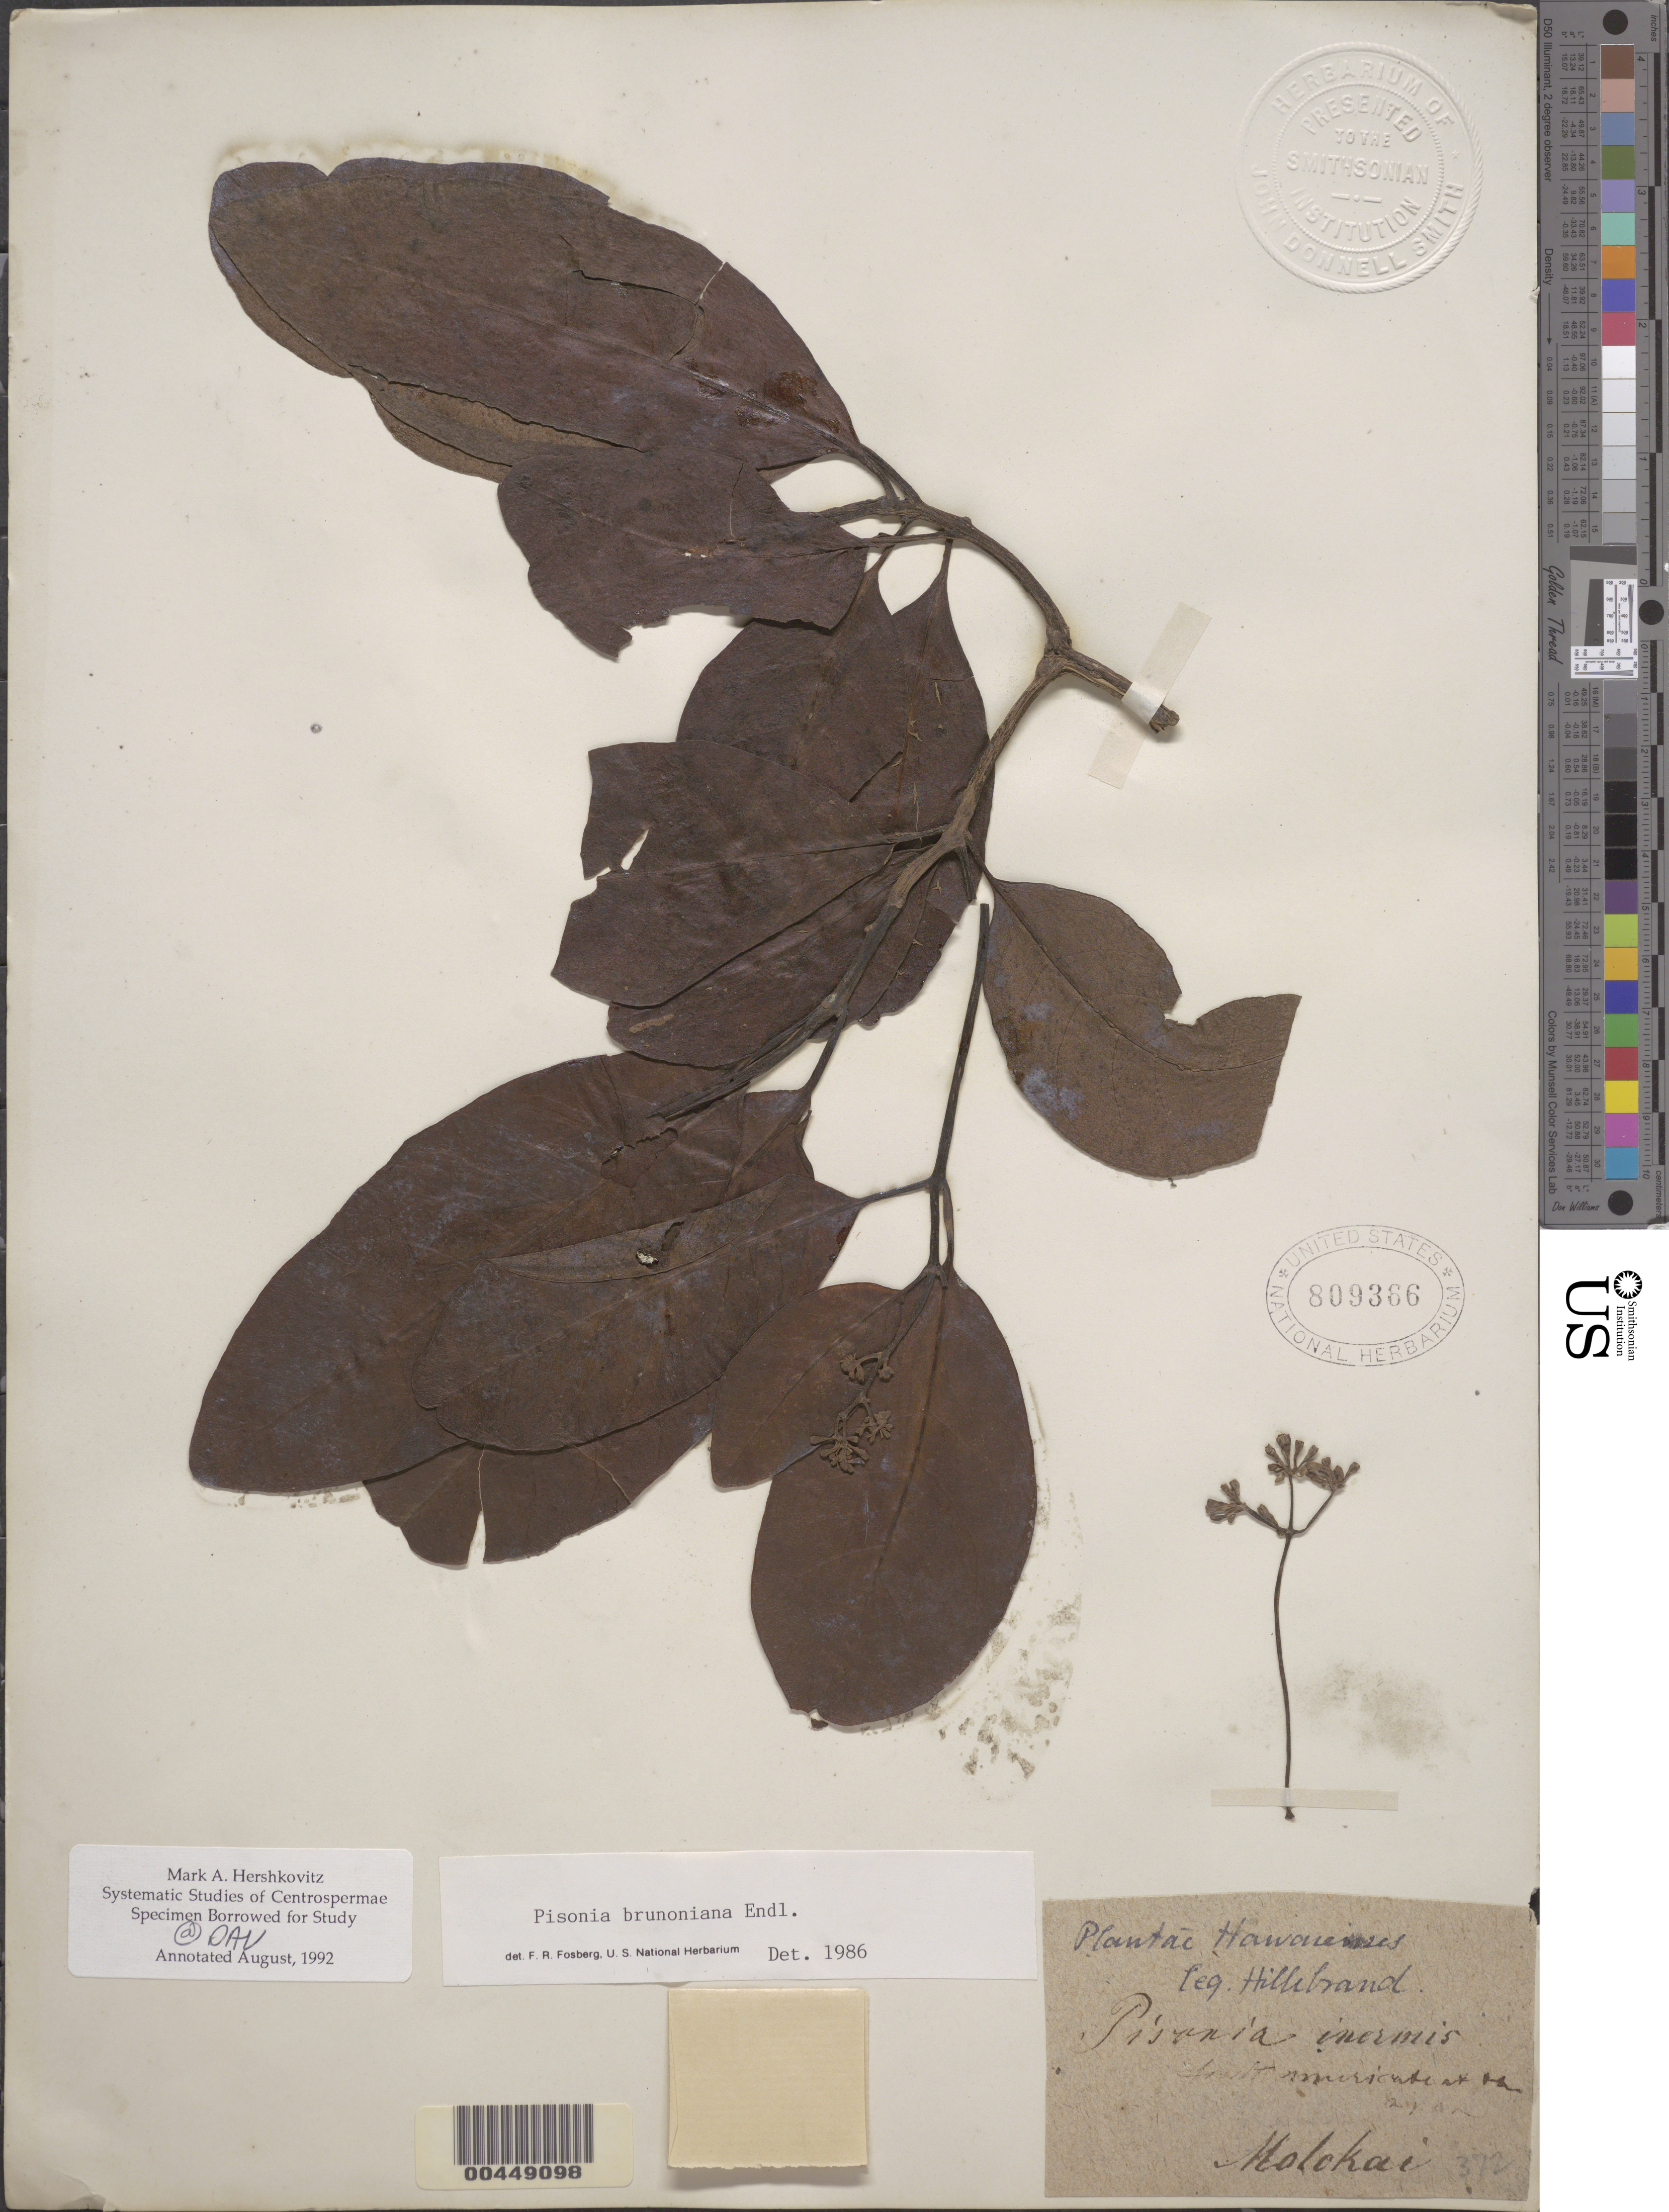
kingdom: Plantae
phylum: Tracheophyta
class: Magnoliopsida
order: Caryophyllales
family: Nyctaginaceae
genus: Ceodes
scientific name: Ceodes brunoniana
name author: (Endl.) Skottsb.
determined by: Wagner, W. L., (BOT), Smithsonian Institution - National Museum of Natural History (UNITED STATES)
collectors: W. Hillebrand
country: United States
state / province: Hawaii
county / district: Maui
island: Moloka'i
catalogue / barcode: US 809366